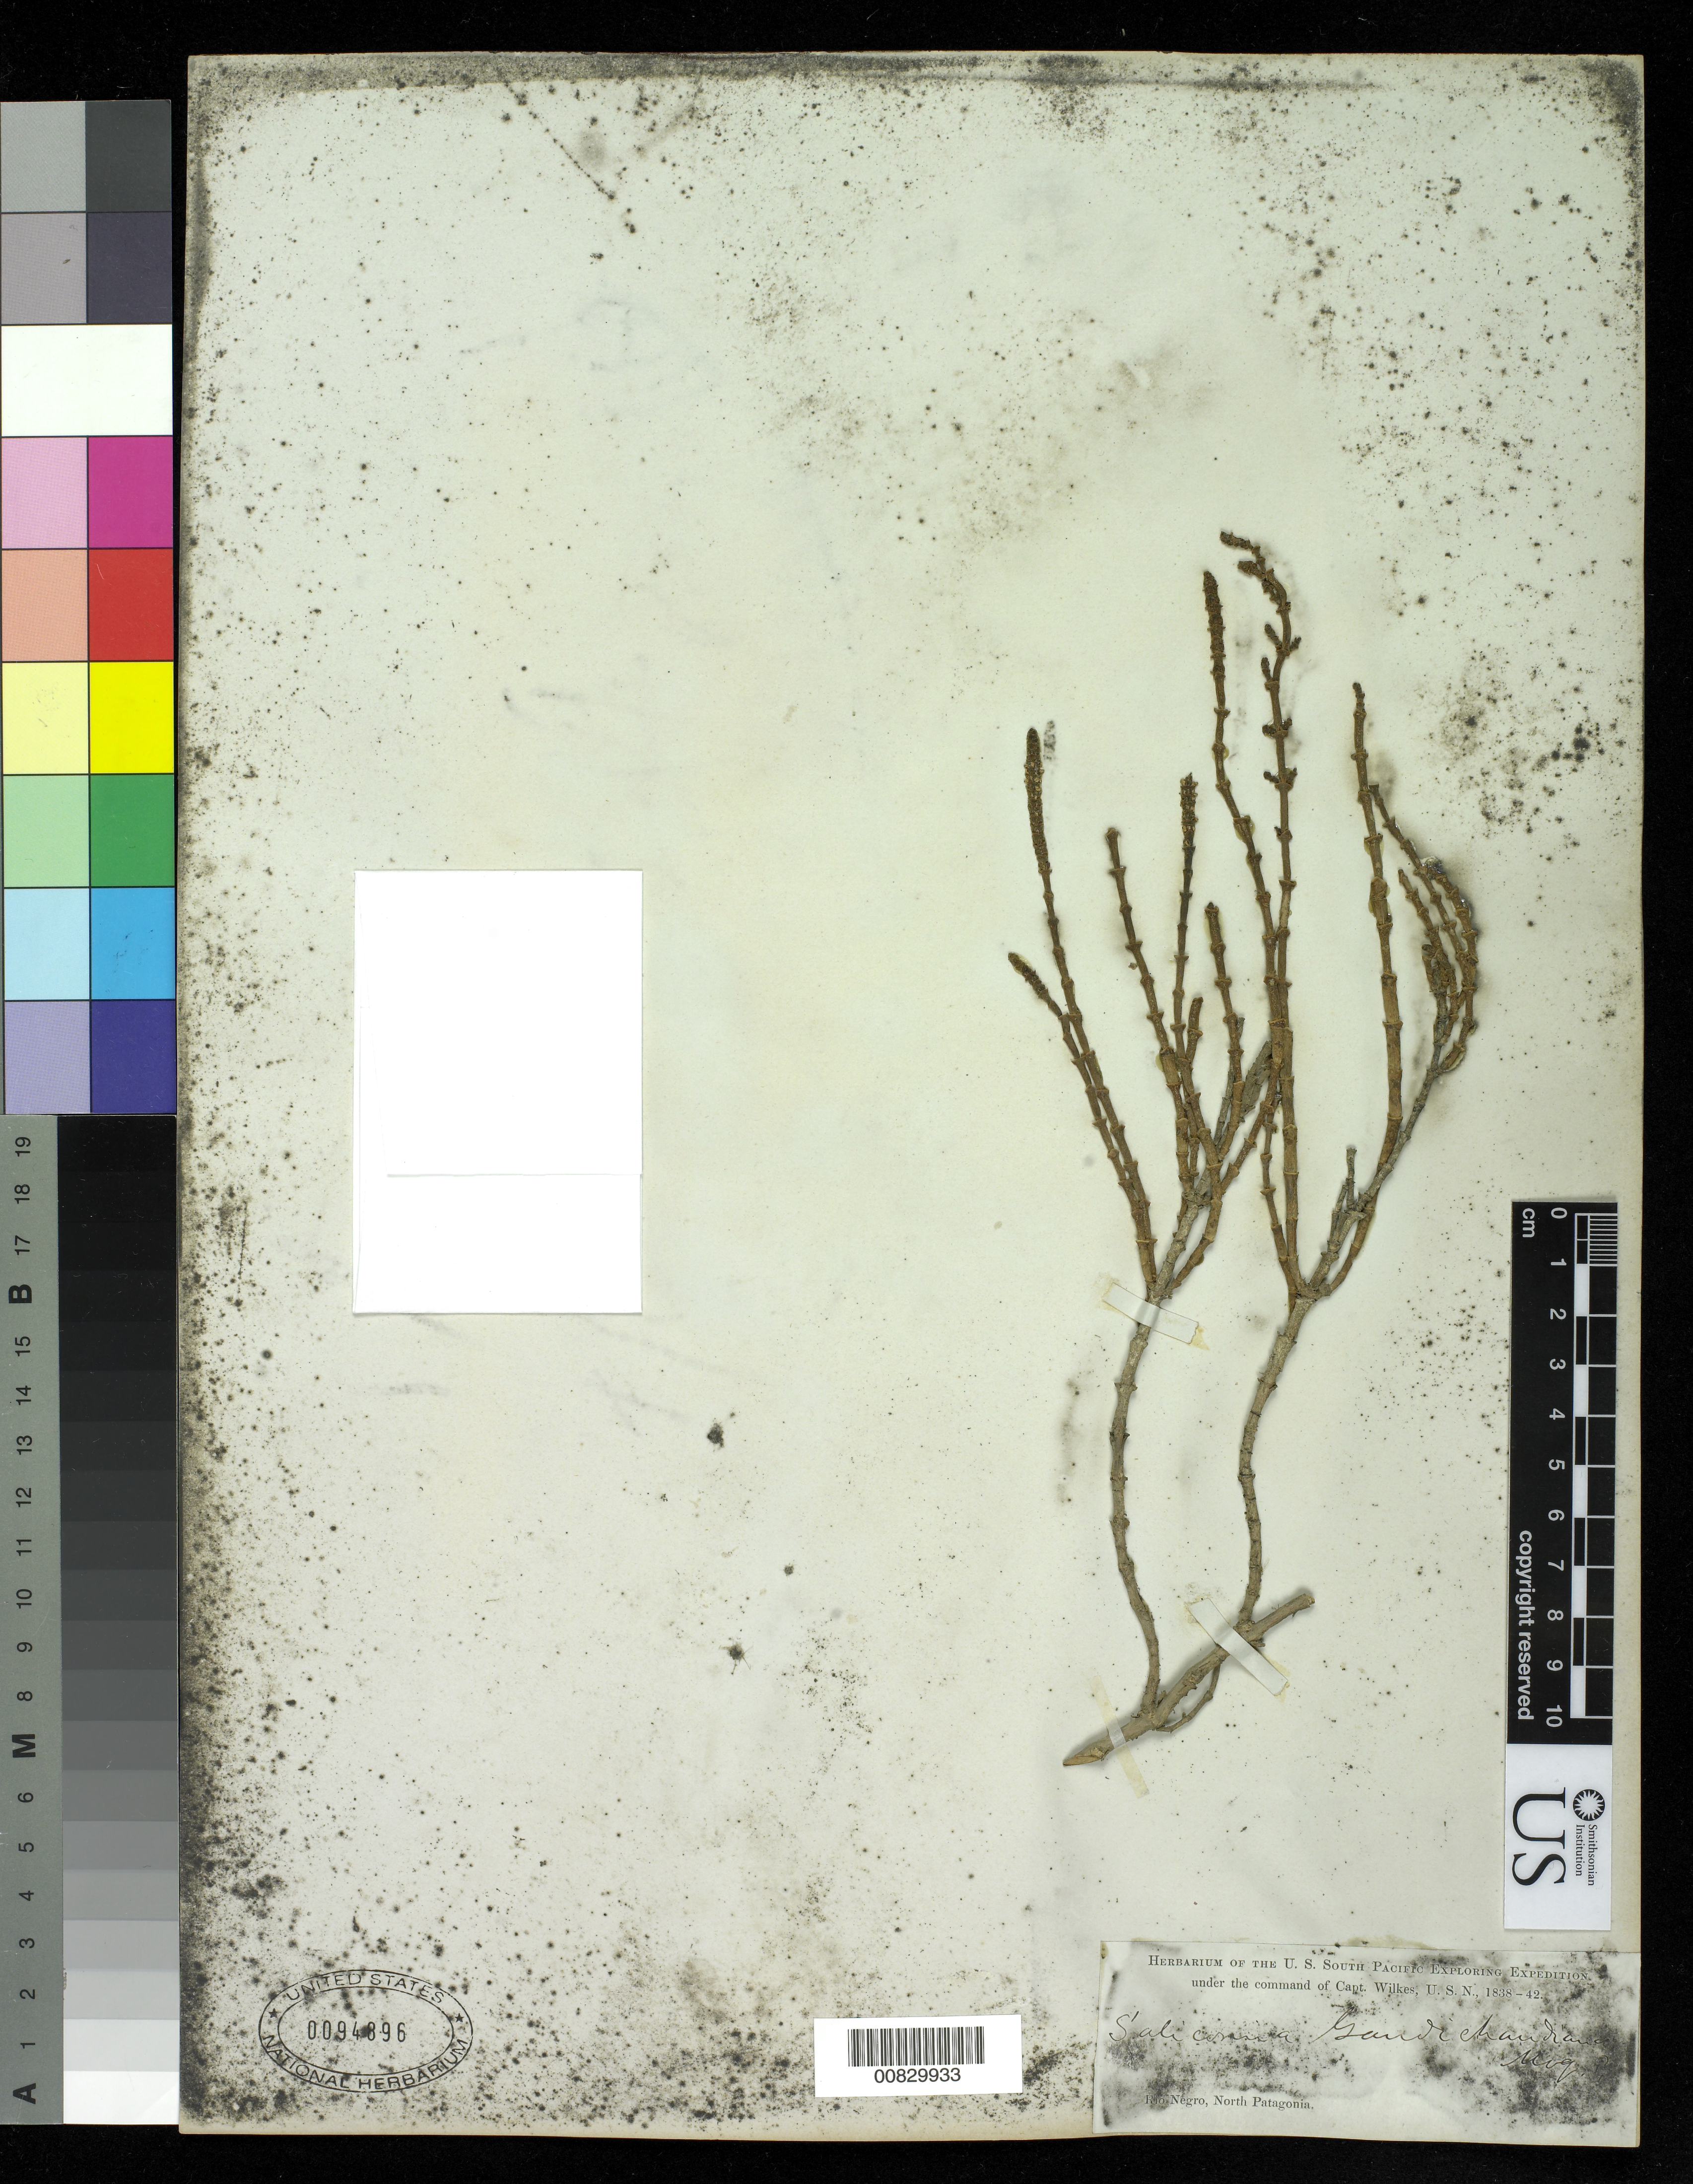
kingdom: Plantae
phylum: Tracheophyta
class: Magnoliopsida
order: Caryophyllales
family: Amaranthaceae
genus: Salicornia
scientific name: Salicornia globosa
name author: (Paul G. Wilson) Piirainen & G. Kadereit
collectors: Wilkes Explor. Exped.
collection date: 1838/1842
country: Argentina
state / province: Rio Negro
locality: North Patagonia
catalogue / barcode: US 94896